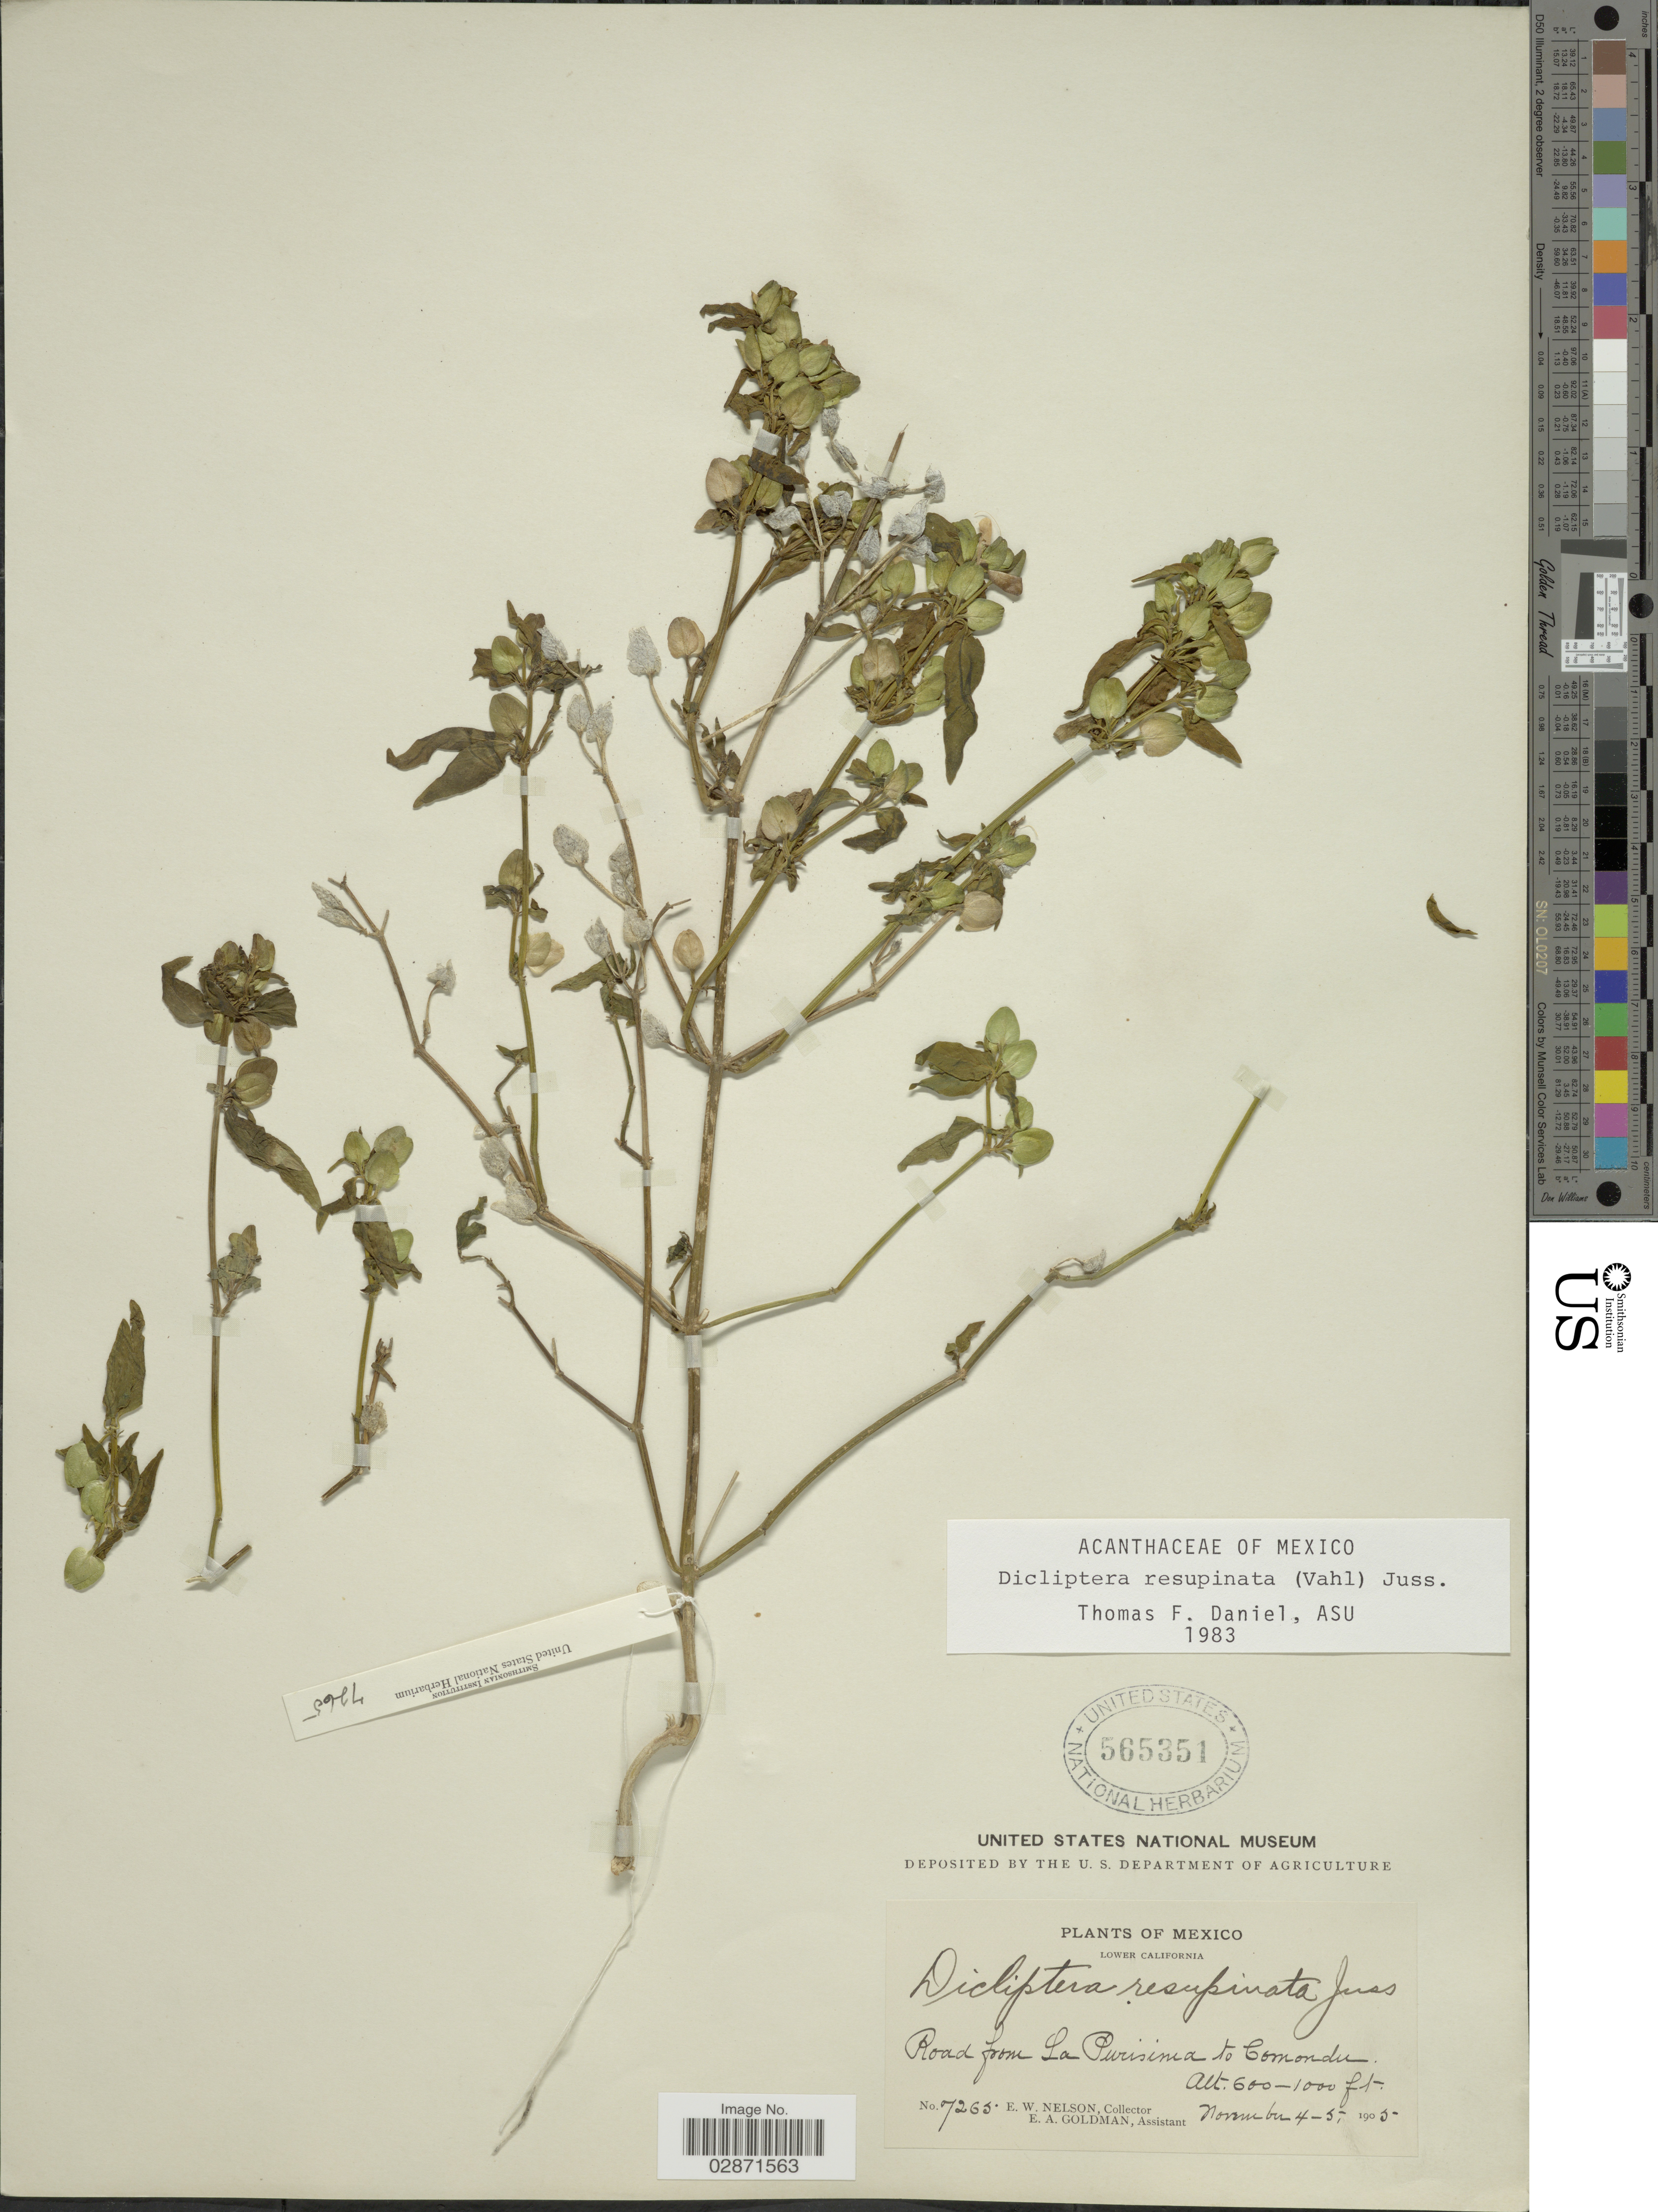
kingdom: Plantae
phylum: Tracheophyta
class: Magnoliopsida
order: Lamiales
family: Acanthaceae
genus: Dicliptera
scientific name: Dicliptera resupinata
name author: (Vahl) Juss.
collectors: E. W. Nelson & E. A. Goldman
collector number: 7265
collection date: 1905-11-04/1905-11-05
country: Mexico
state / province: Baja California Sur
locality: Lower California, Road from La Purisima to Comondu.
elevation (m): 183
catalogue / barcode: US 565351